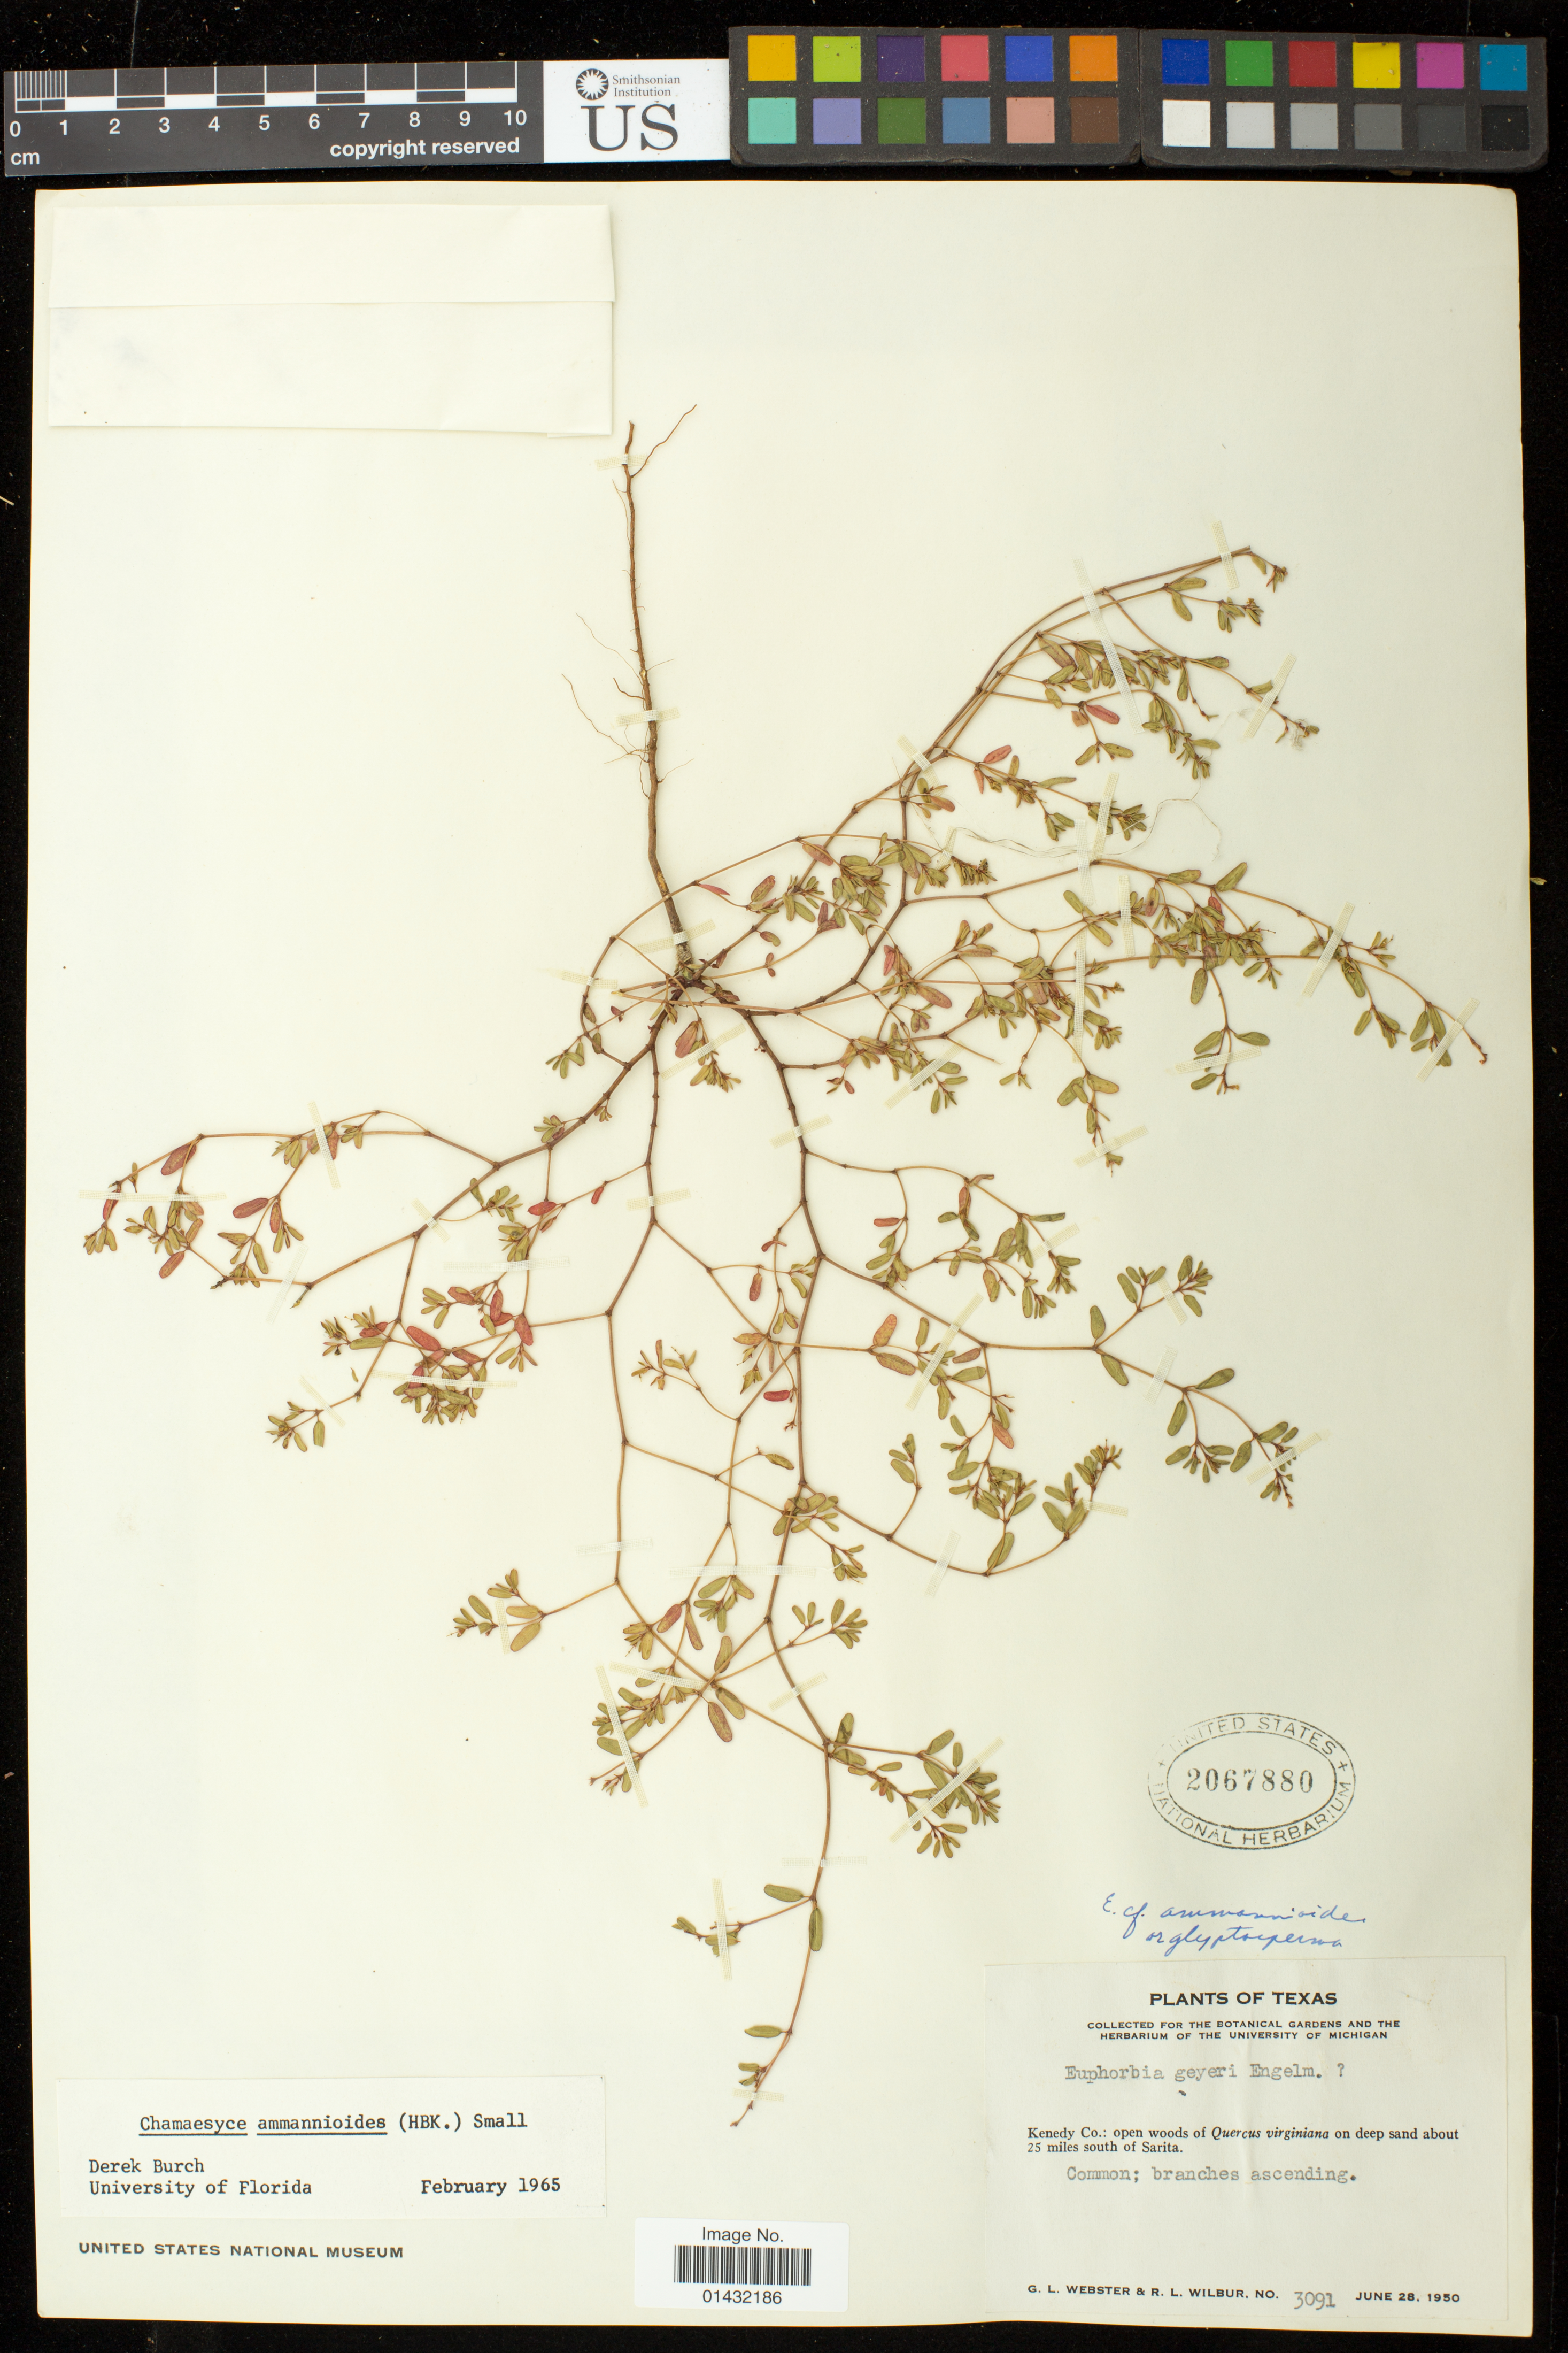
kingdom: Plantae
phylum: Tracheophyta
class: Magnoliopsida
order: Malpighiales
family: Euphorbiaceae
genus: Euphorbia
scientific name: Euphorbia bombensis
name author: Jacq.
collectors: G. L. Webster & R. L. Wilbur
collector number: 3091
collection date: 1950-06-28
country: United States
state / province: Texas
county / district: Kenedy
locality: About 25 miles south of Sarita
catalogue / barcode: US 2067880